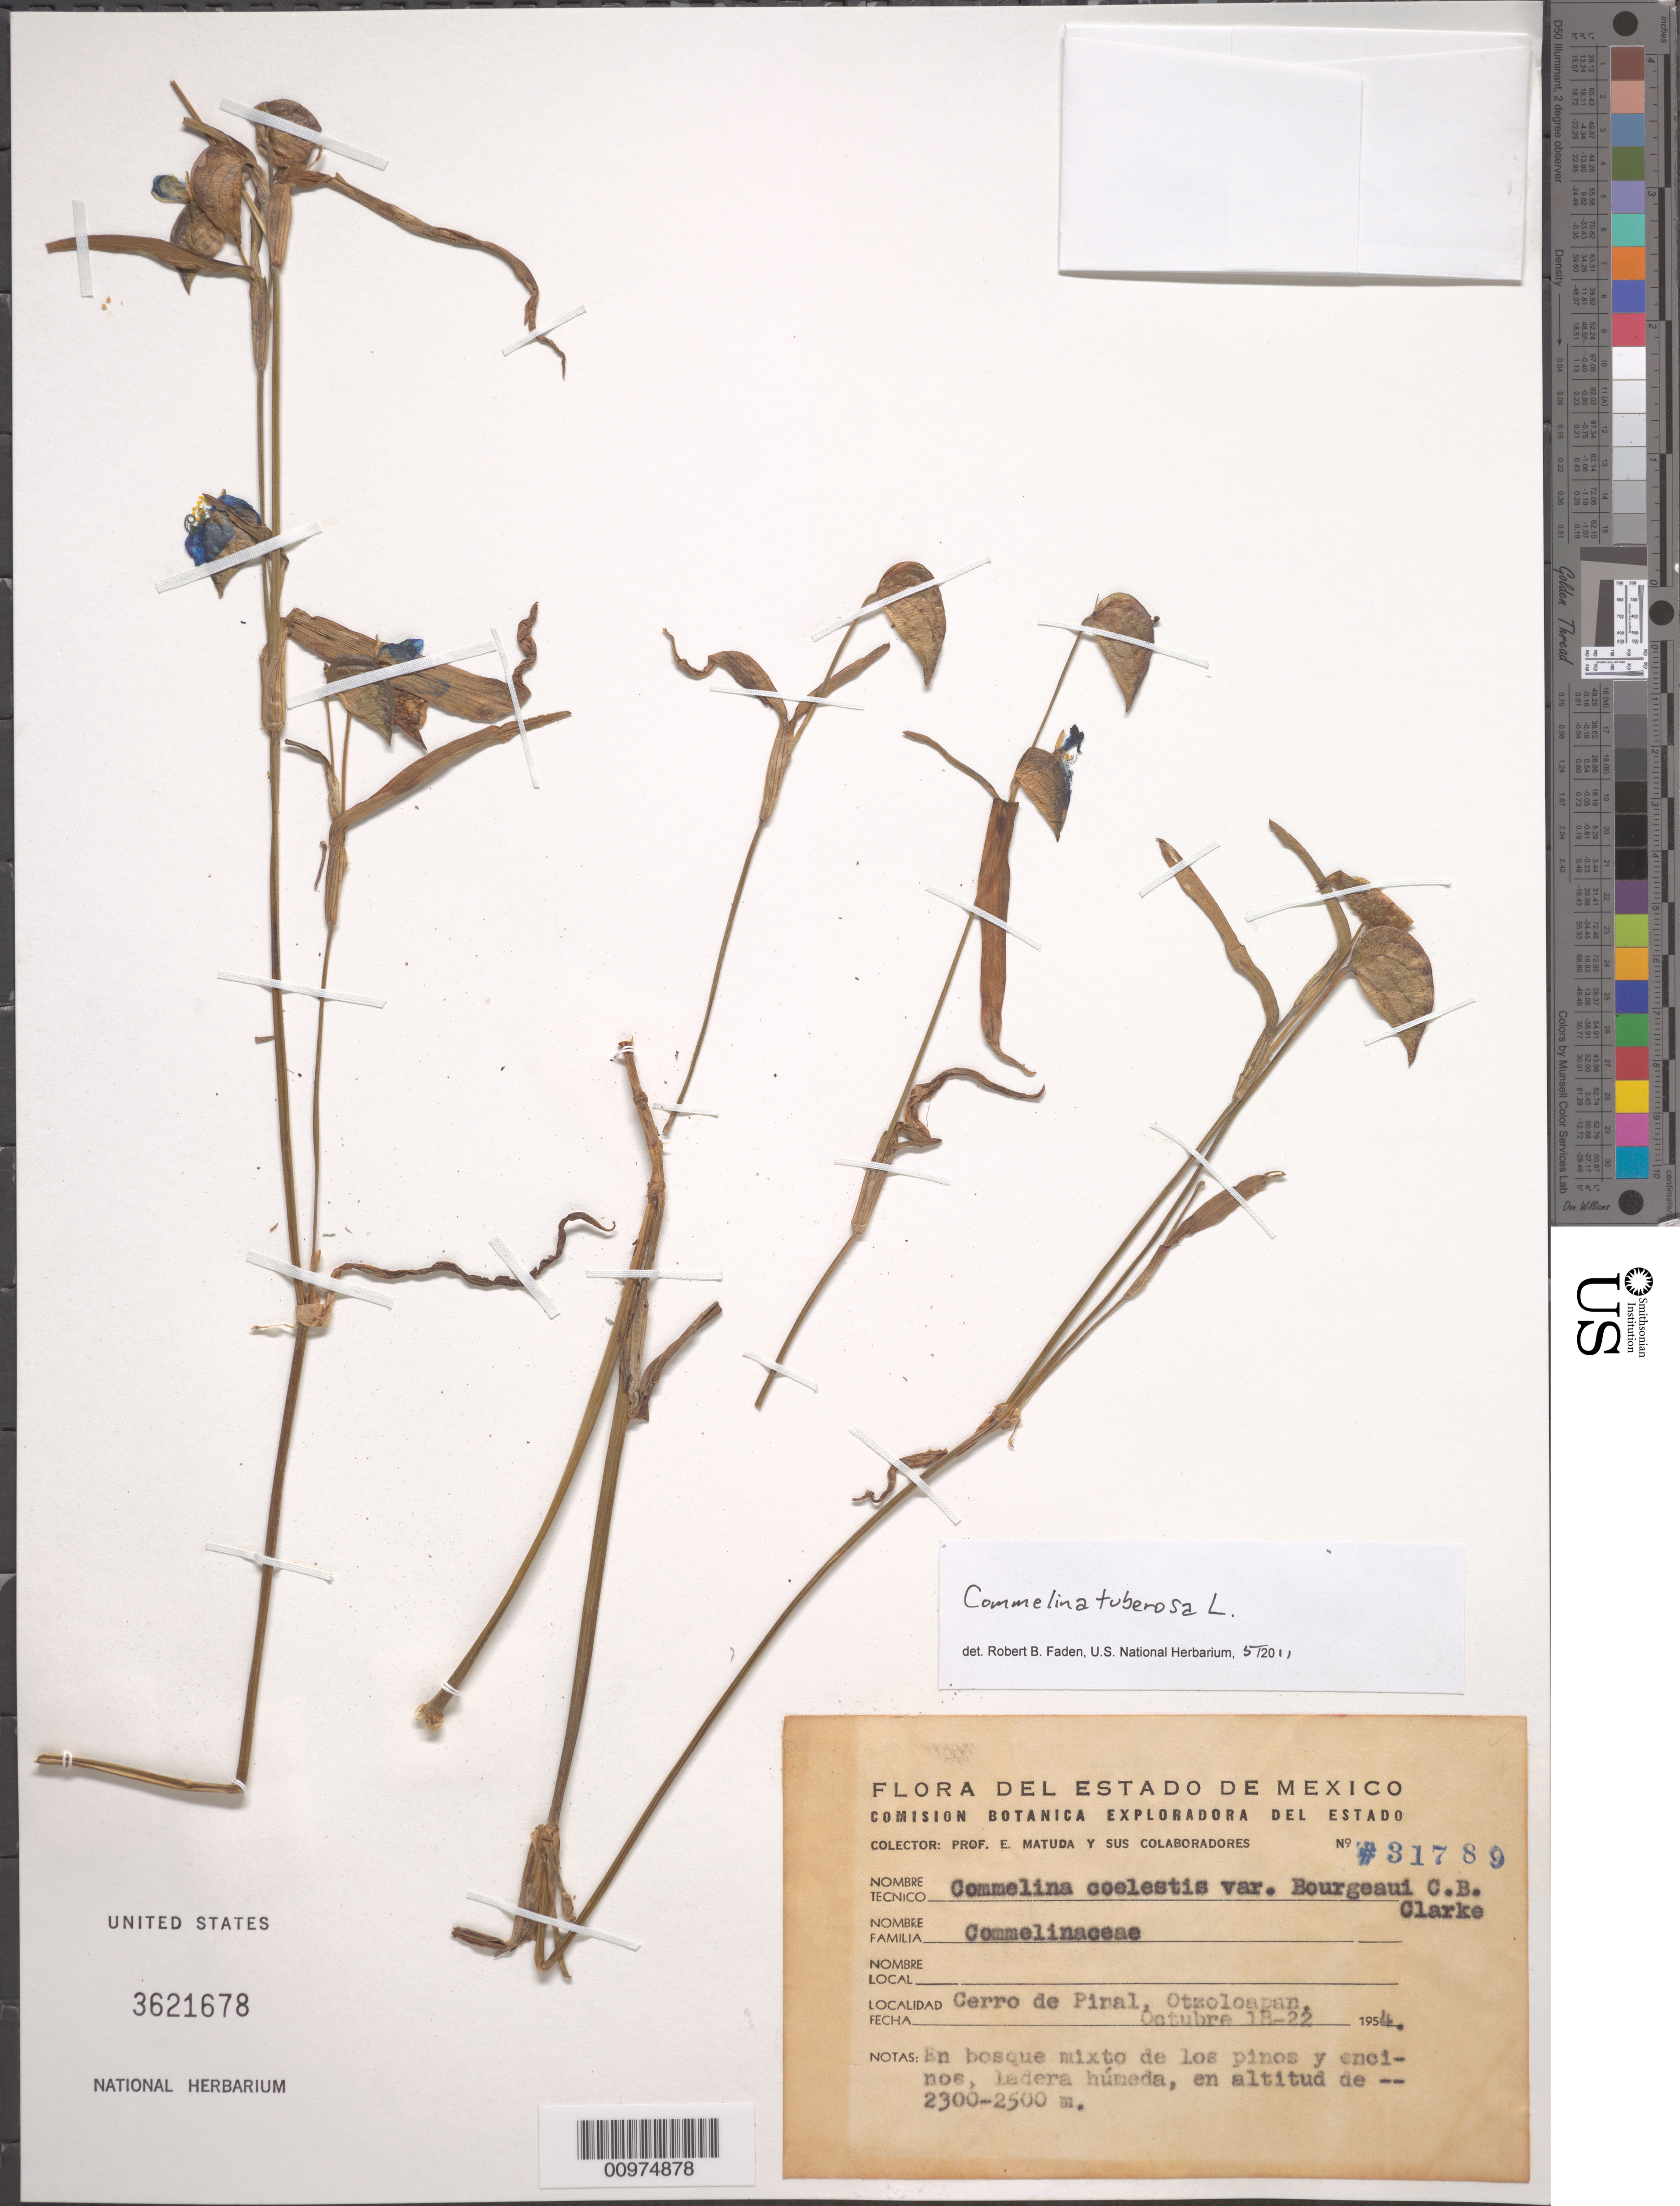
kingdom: Plantae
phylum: Tracheophyta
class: Liliopsida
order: Commelinales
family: Commelinaceae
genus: Commelina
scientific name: Commelina tuberosa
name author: L.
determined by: Faden, Robert B., (US), Smithsonian Institution - National Museum of Natural History (UNITED STATES)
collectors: E. Matuda et al.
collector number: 31789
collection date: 1954-10-18/1954-10-22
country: Mexico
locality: Cerro de Pinal, Otzoloapan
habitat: en bosque mixto de los pinos y encinos, ladera humeda, en altitud de 2300-2500 m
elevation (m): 2300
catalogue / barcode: US 3621678